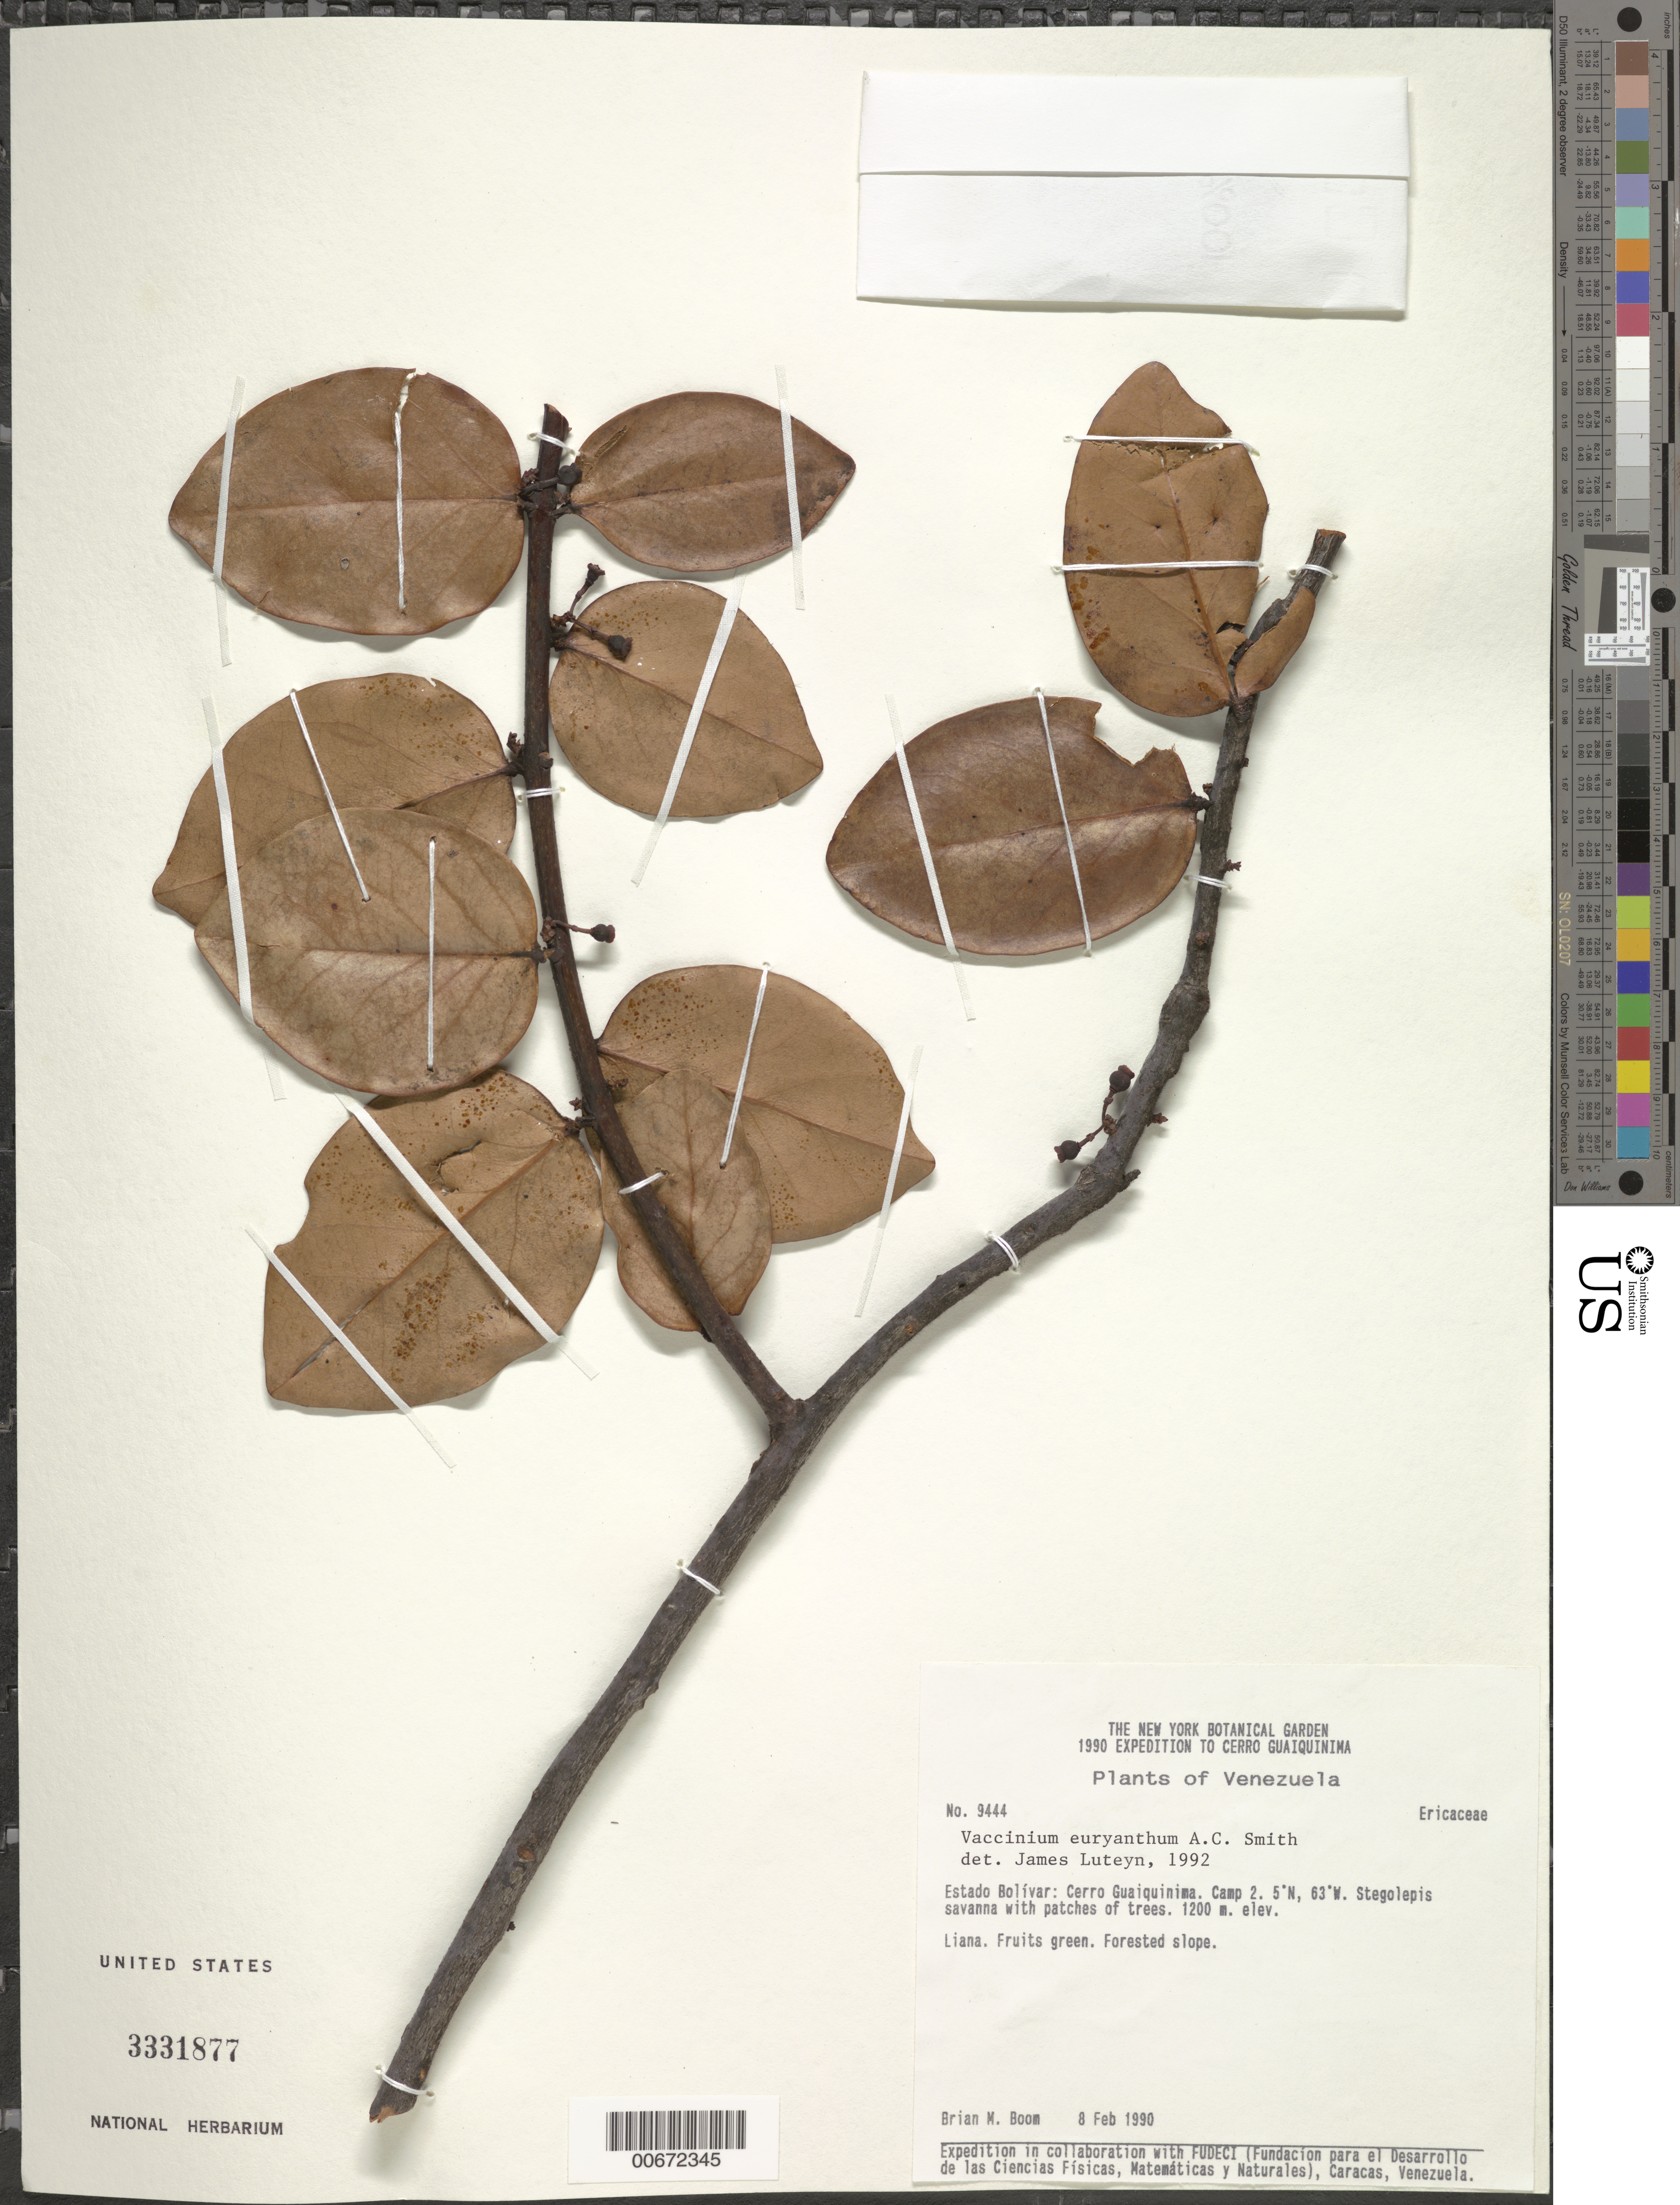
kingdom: Plantae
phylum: Tracheophyta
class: Magnoliopsida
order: Ericales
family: Ericaceae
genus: Vaccinium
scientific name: Vaccinium euryanthum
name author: A.C. Sm.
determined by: Luteyn, J. L.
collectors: B. M. Boom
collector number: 9444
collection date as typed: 8-Feb-90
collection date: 1990-02-08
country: Venezuela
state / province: Bolívar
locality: Cerro Guaiquinima, Camp 2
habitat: Stegolepis savanna; forested slope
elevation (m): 1200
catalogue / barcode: US 3331877